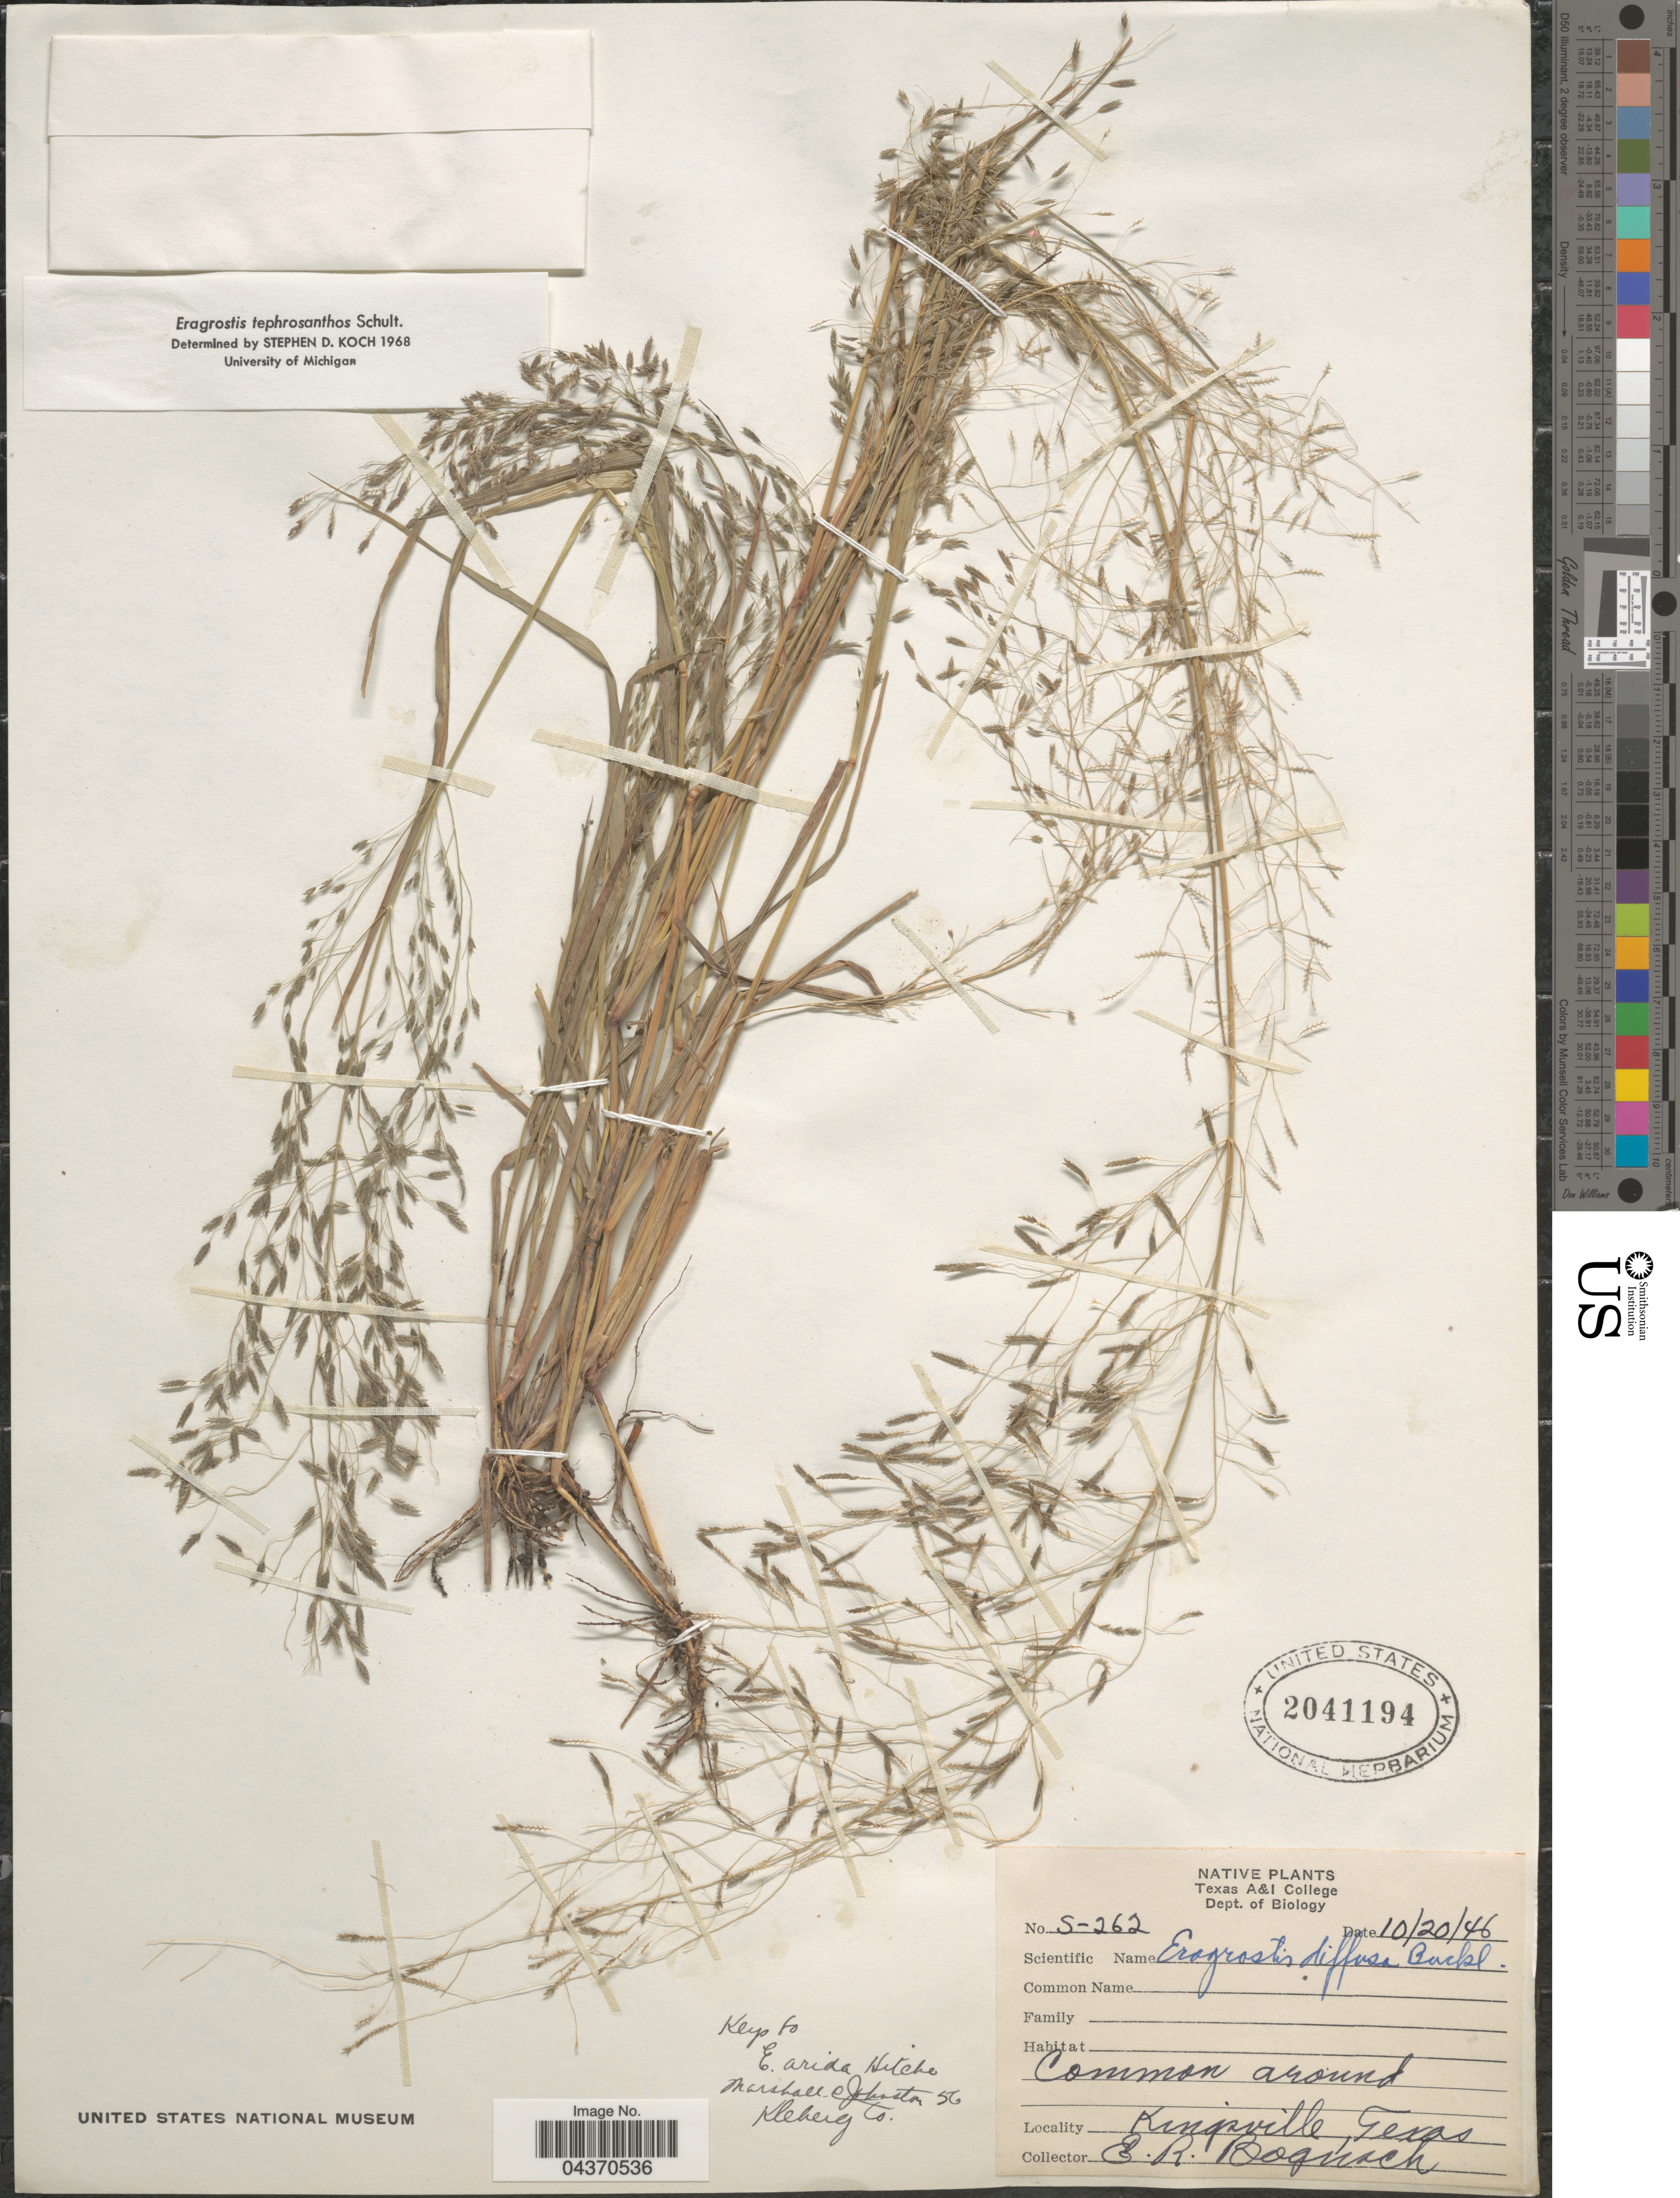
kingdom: Plantae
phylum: Tracheophyta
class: Liliopsida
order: Poales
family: Poaceae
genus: Eragrostis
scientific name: Eragrostis pectinacea var. miserrima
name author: (E. Fourn.) Reeder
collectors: E. Bognach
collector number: S-262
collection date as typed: Transcribed d/m/y: 20/10/46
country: United States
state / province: Texas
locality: Common around Kingsville.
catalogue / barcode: US 2041194